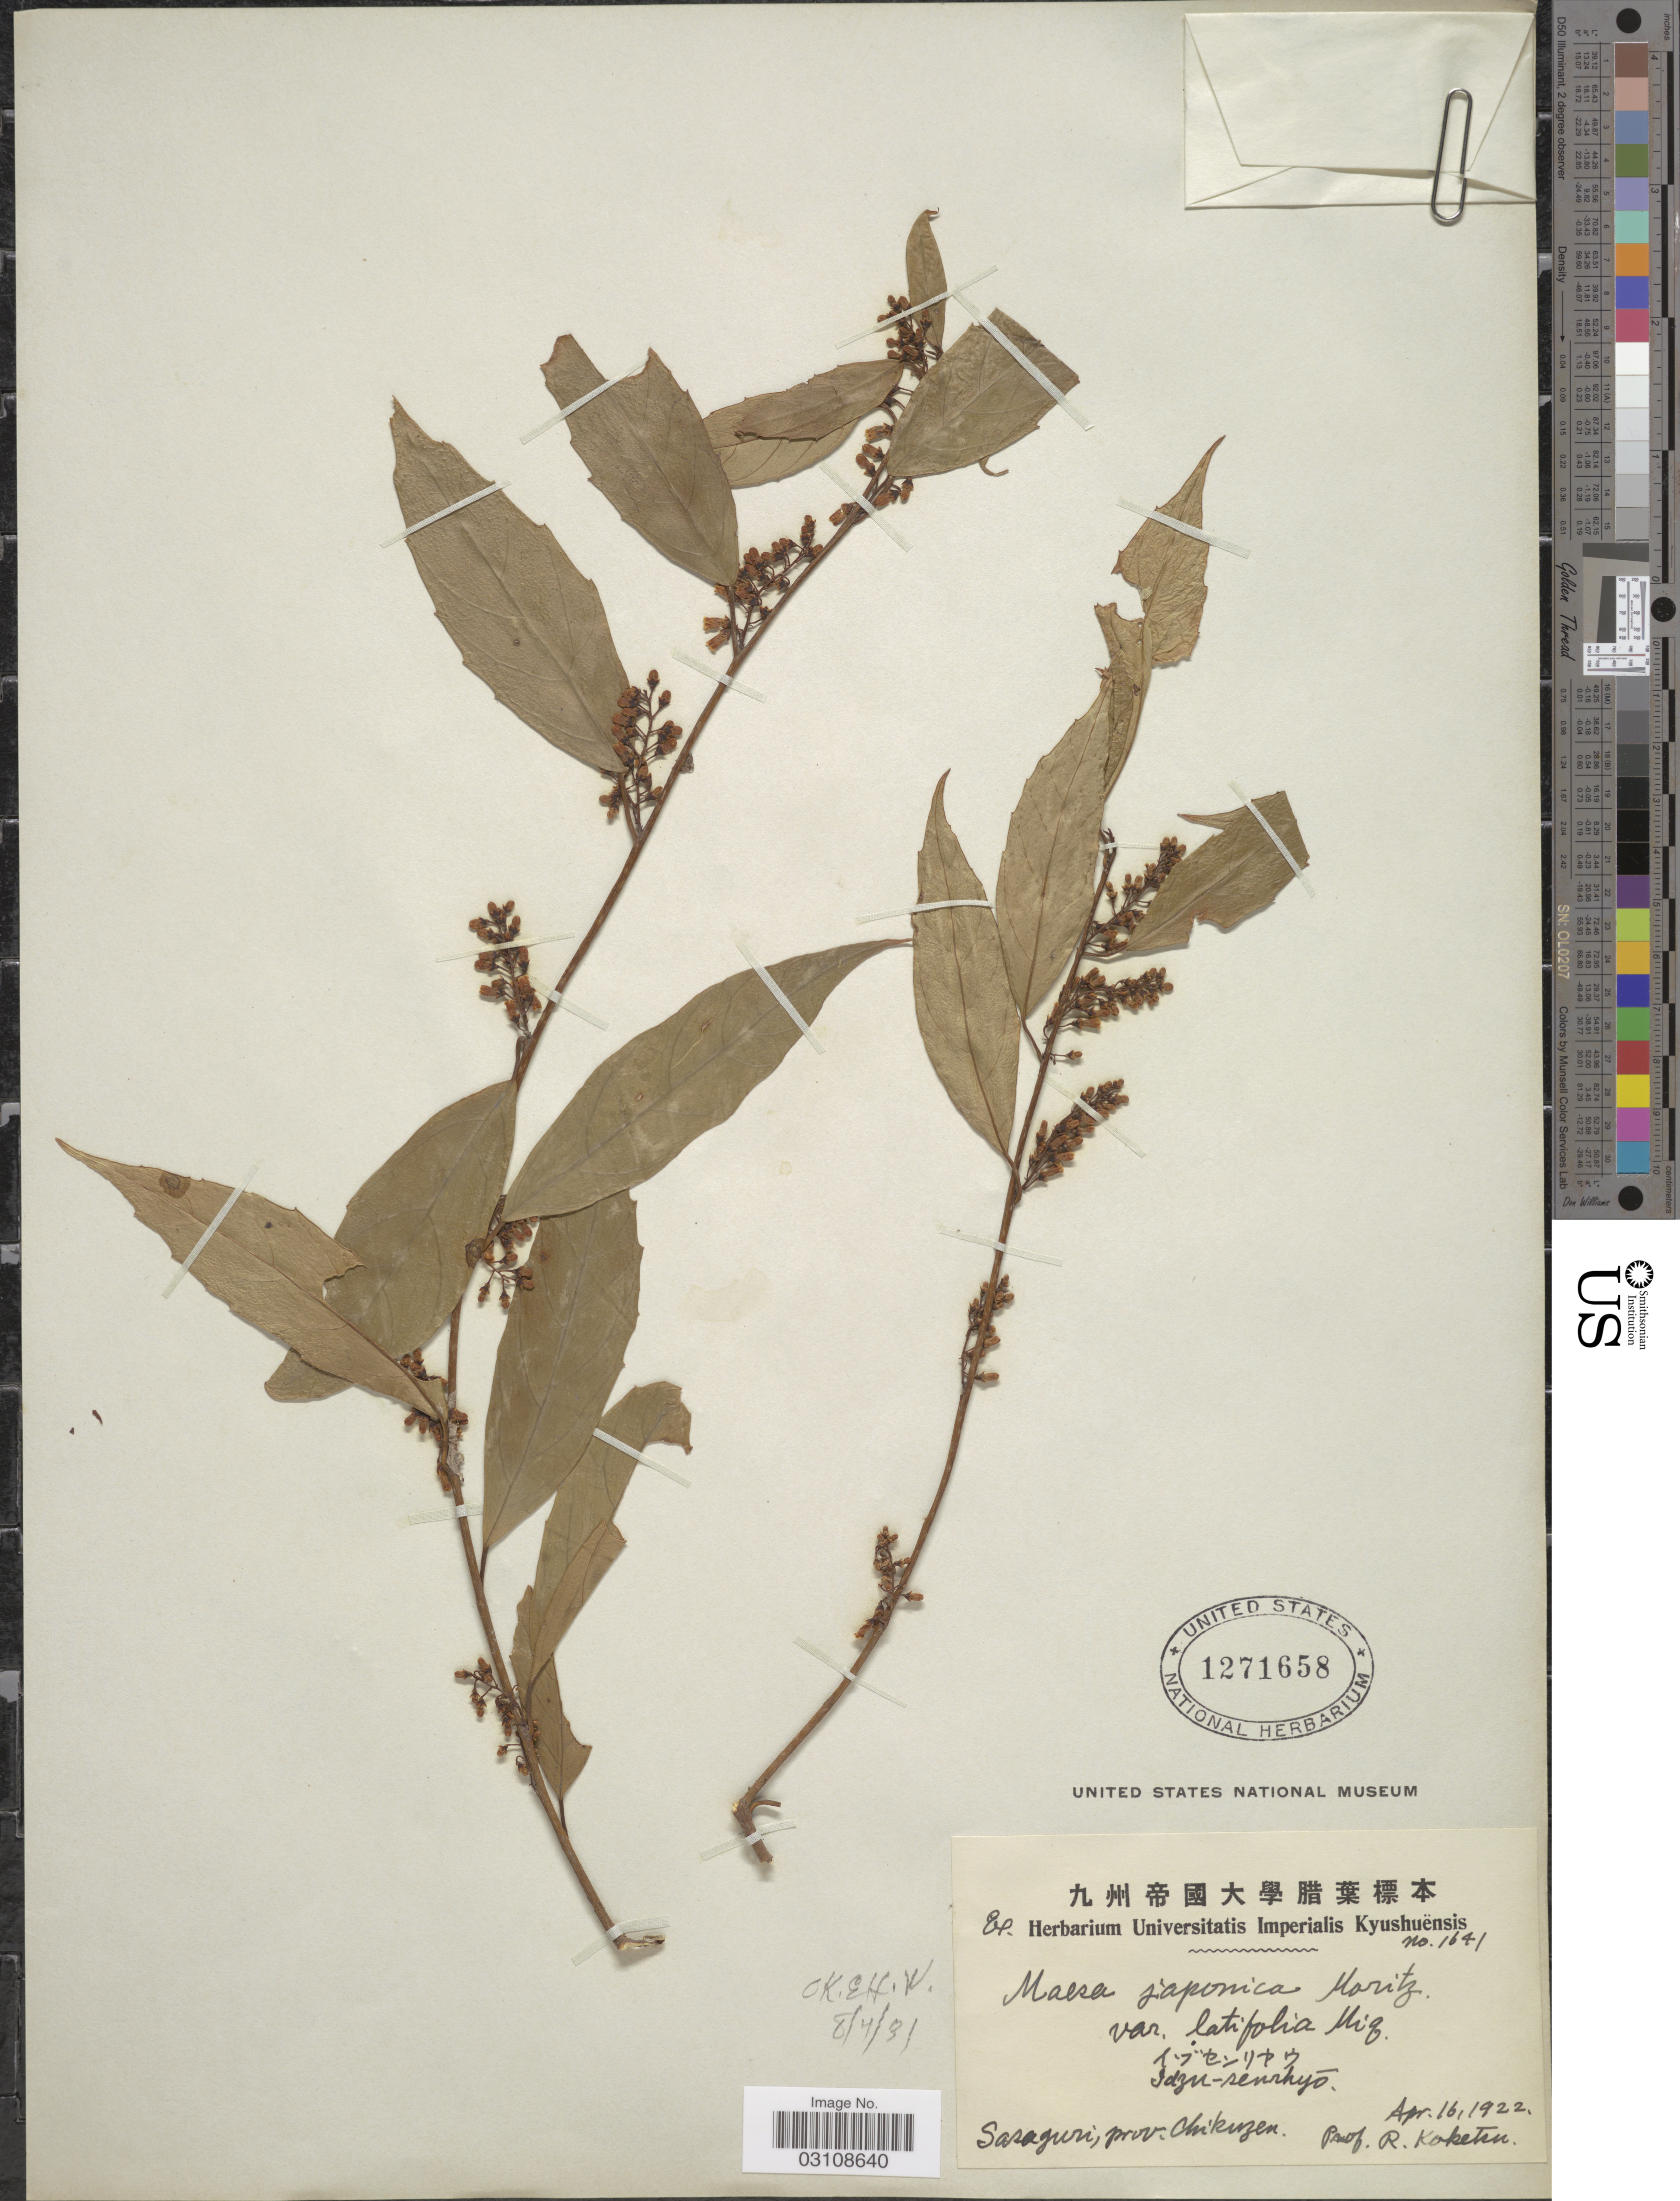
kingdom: Plantae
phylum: Tracheophyta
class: Magnoliopsida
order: Ericales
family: Primulaceae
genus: Maesa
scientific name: Maesa japonica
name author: Merr.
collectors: R. Koketsu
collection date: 1922-04-16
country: Japan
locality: Sasaguri, prov. Chikuzen.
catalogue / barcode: US 1271658